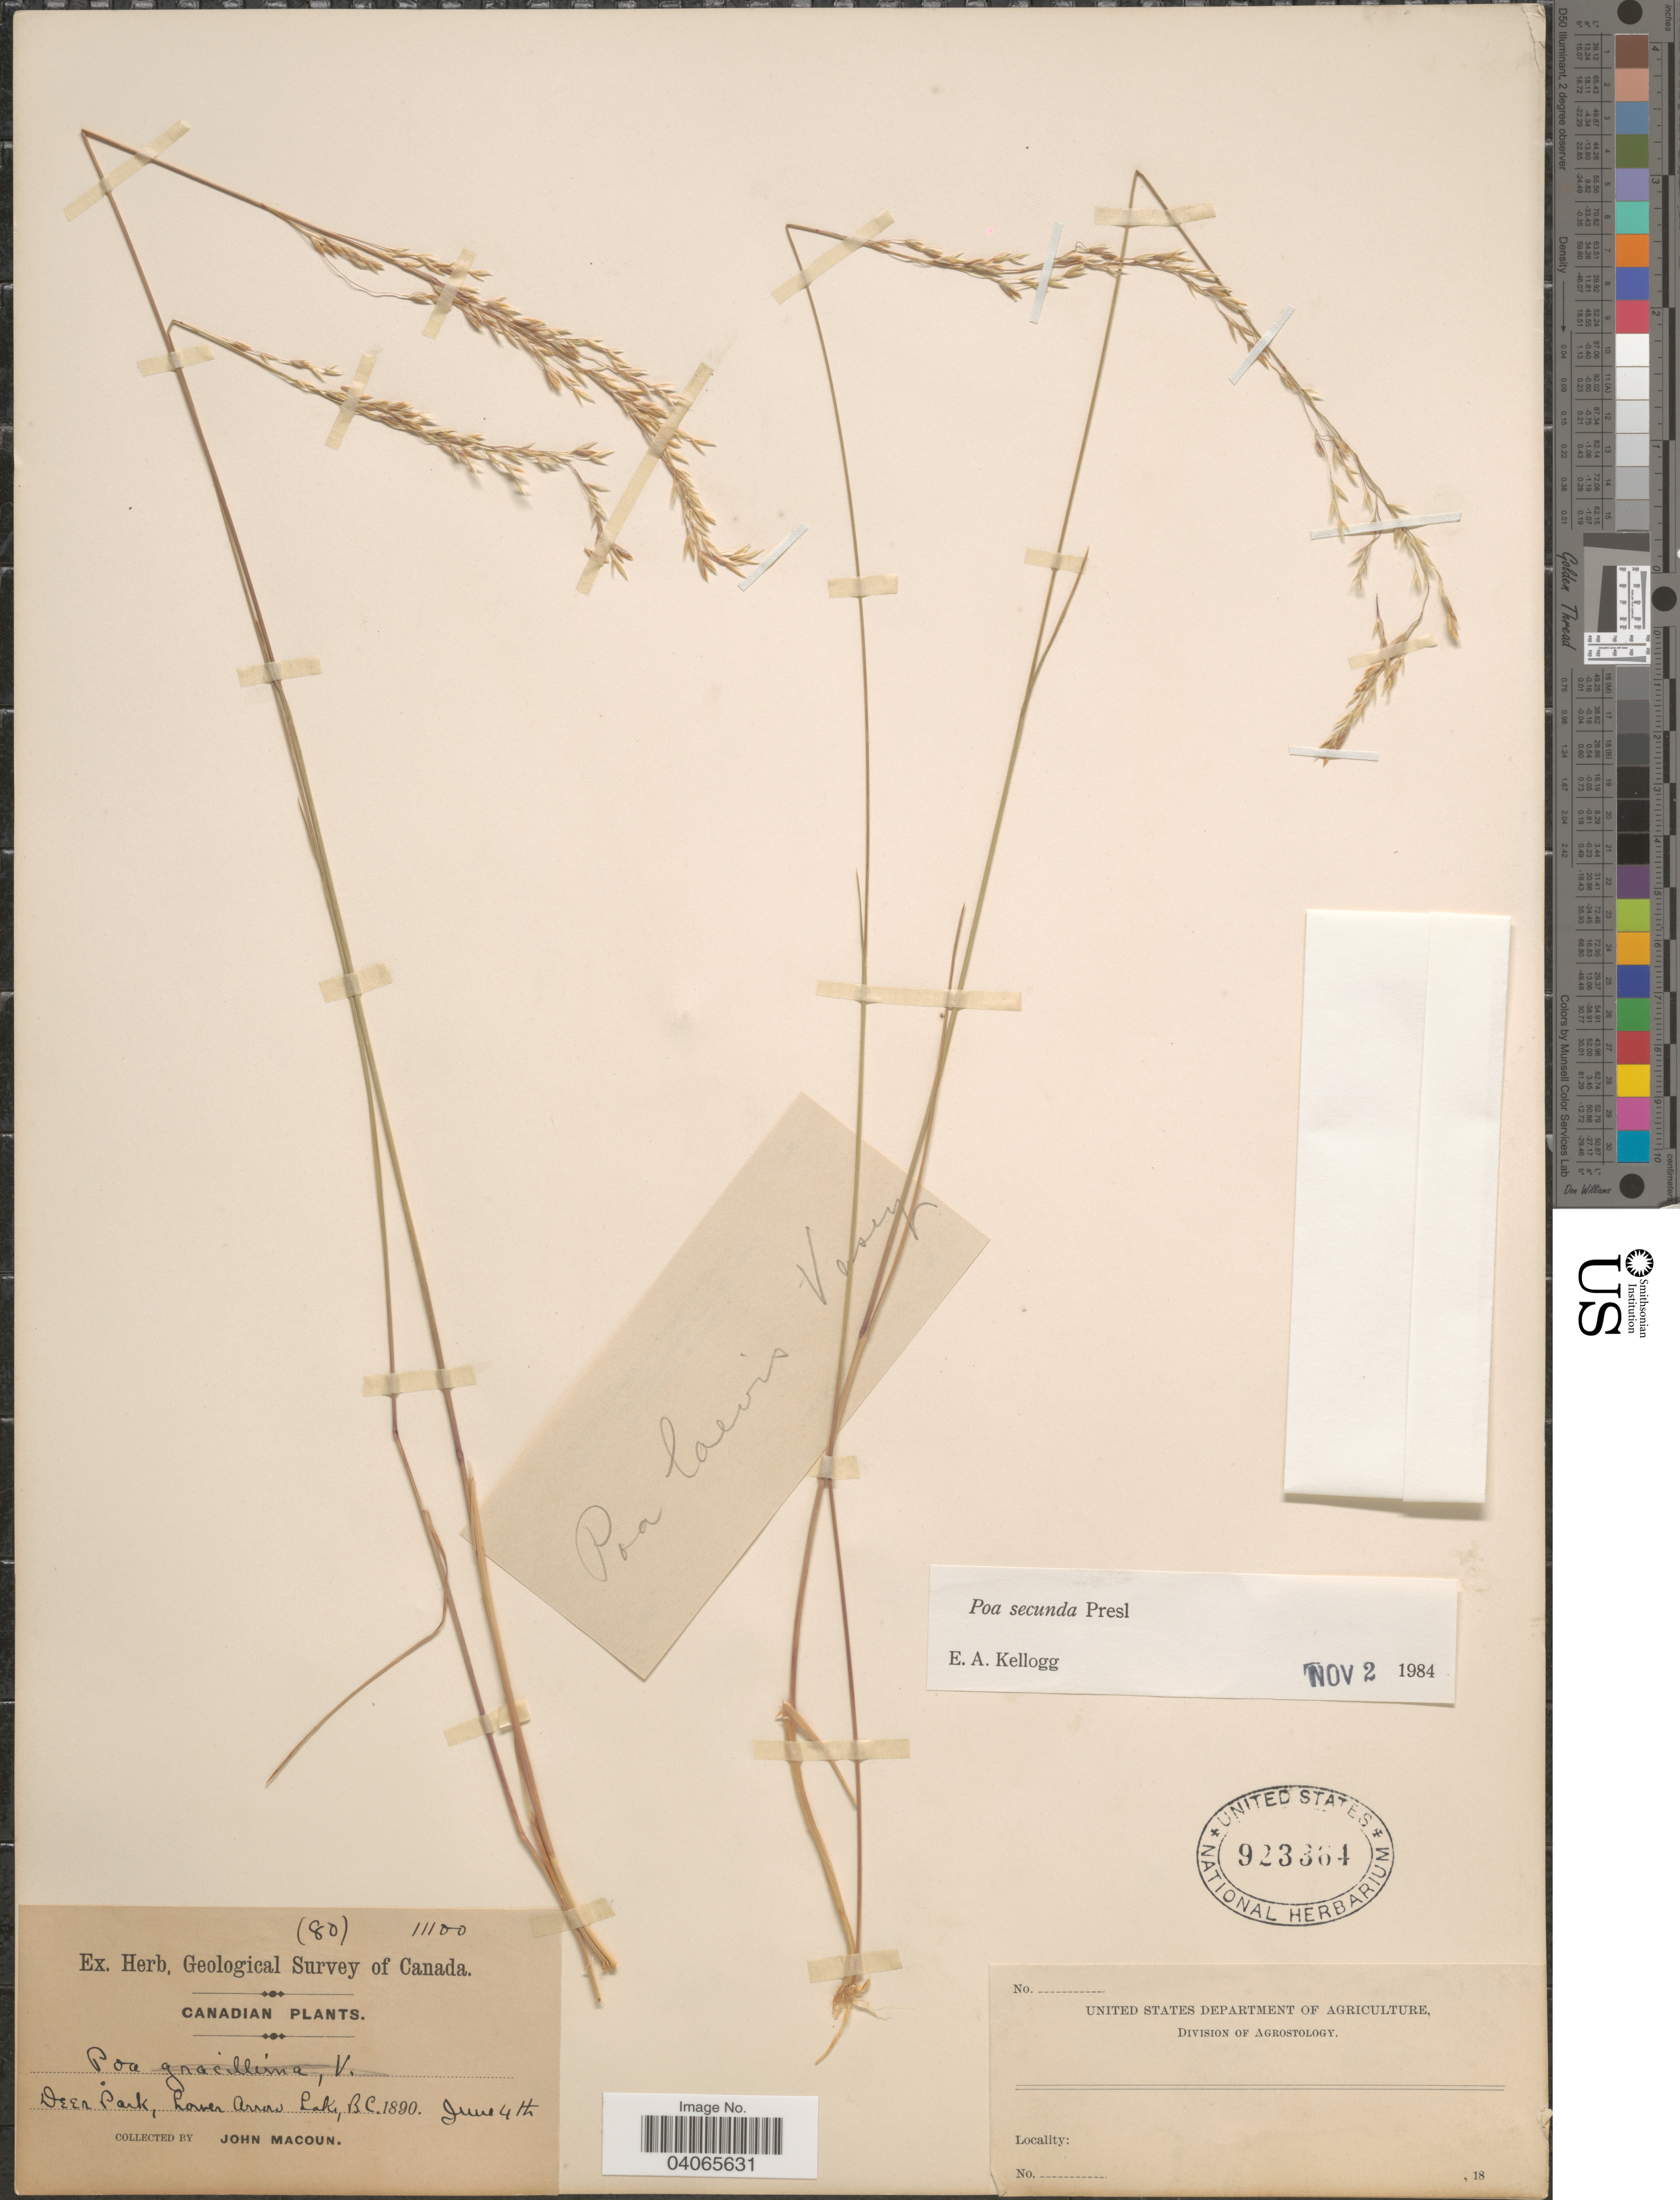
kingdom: Plantae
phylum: Tracheophyta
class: Liliopsida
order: Poales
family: Poaceae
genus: Poa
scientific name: Poa secunda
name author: J. Presl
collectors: J. Macoun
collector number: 11100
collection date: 1890-06-04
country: Canada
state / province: British Columbia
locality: Herb. Geological Survey of Canada. Deer Park, Lower Arrow Lake.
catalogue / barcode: US 923364